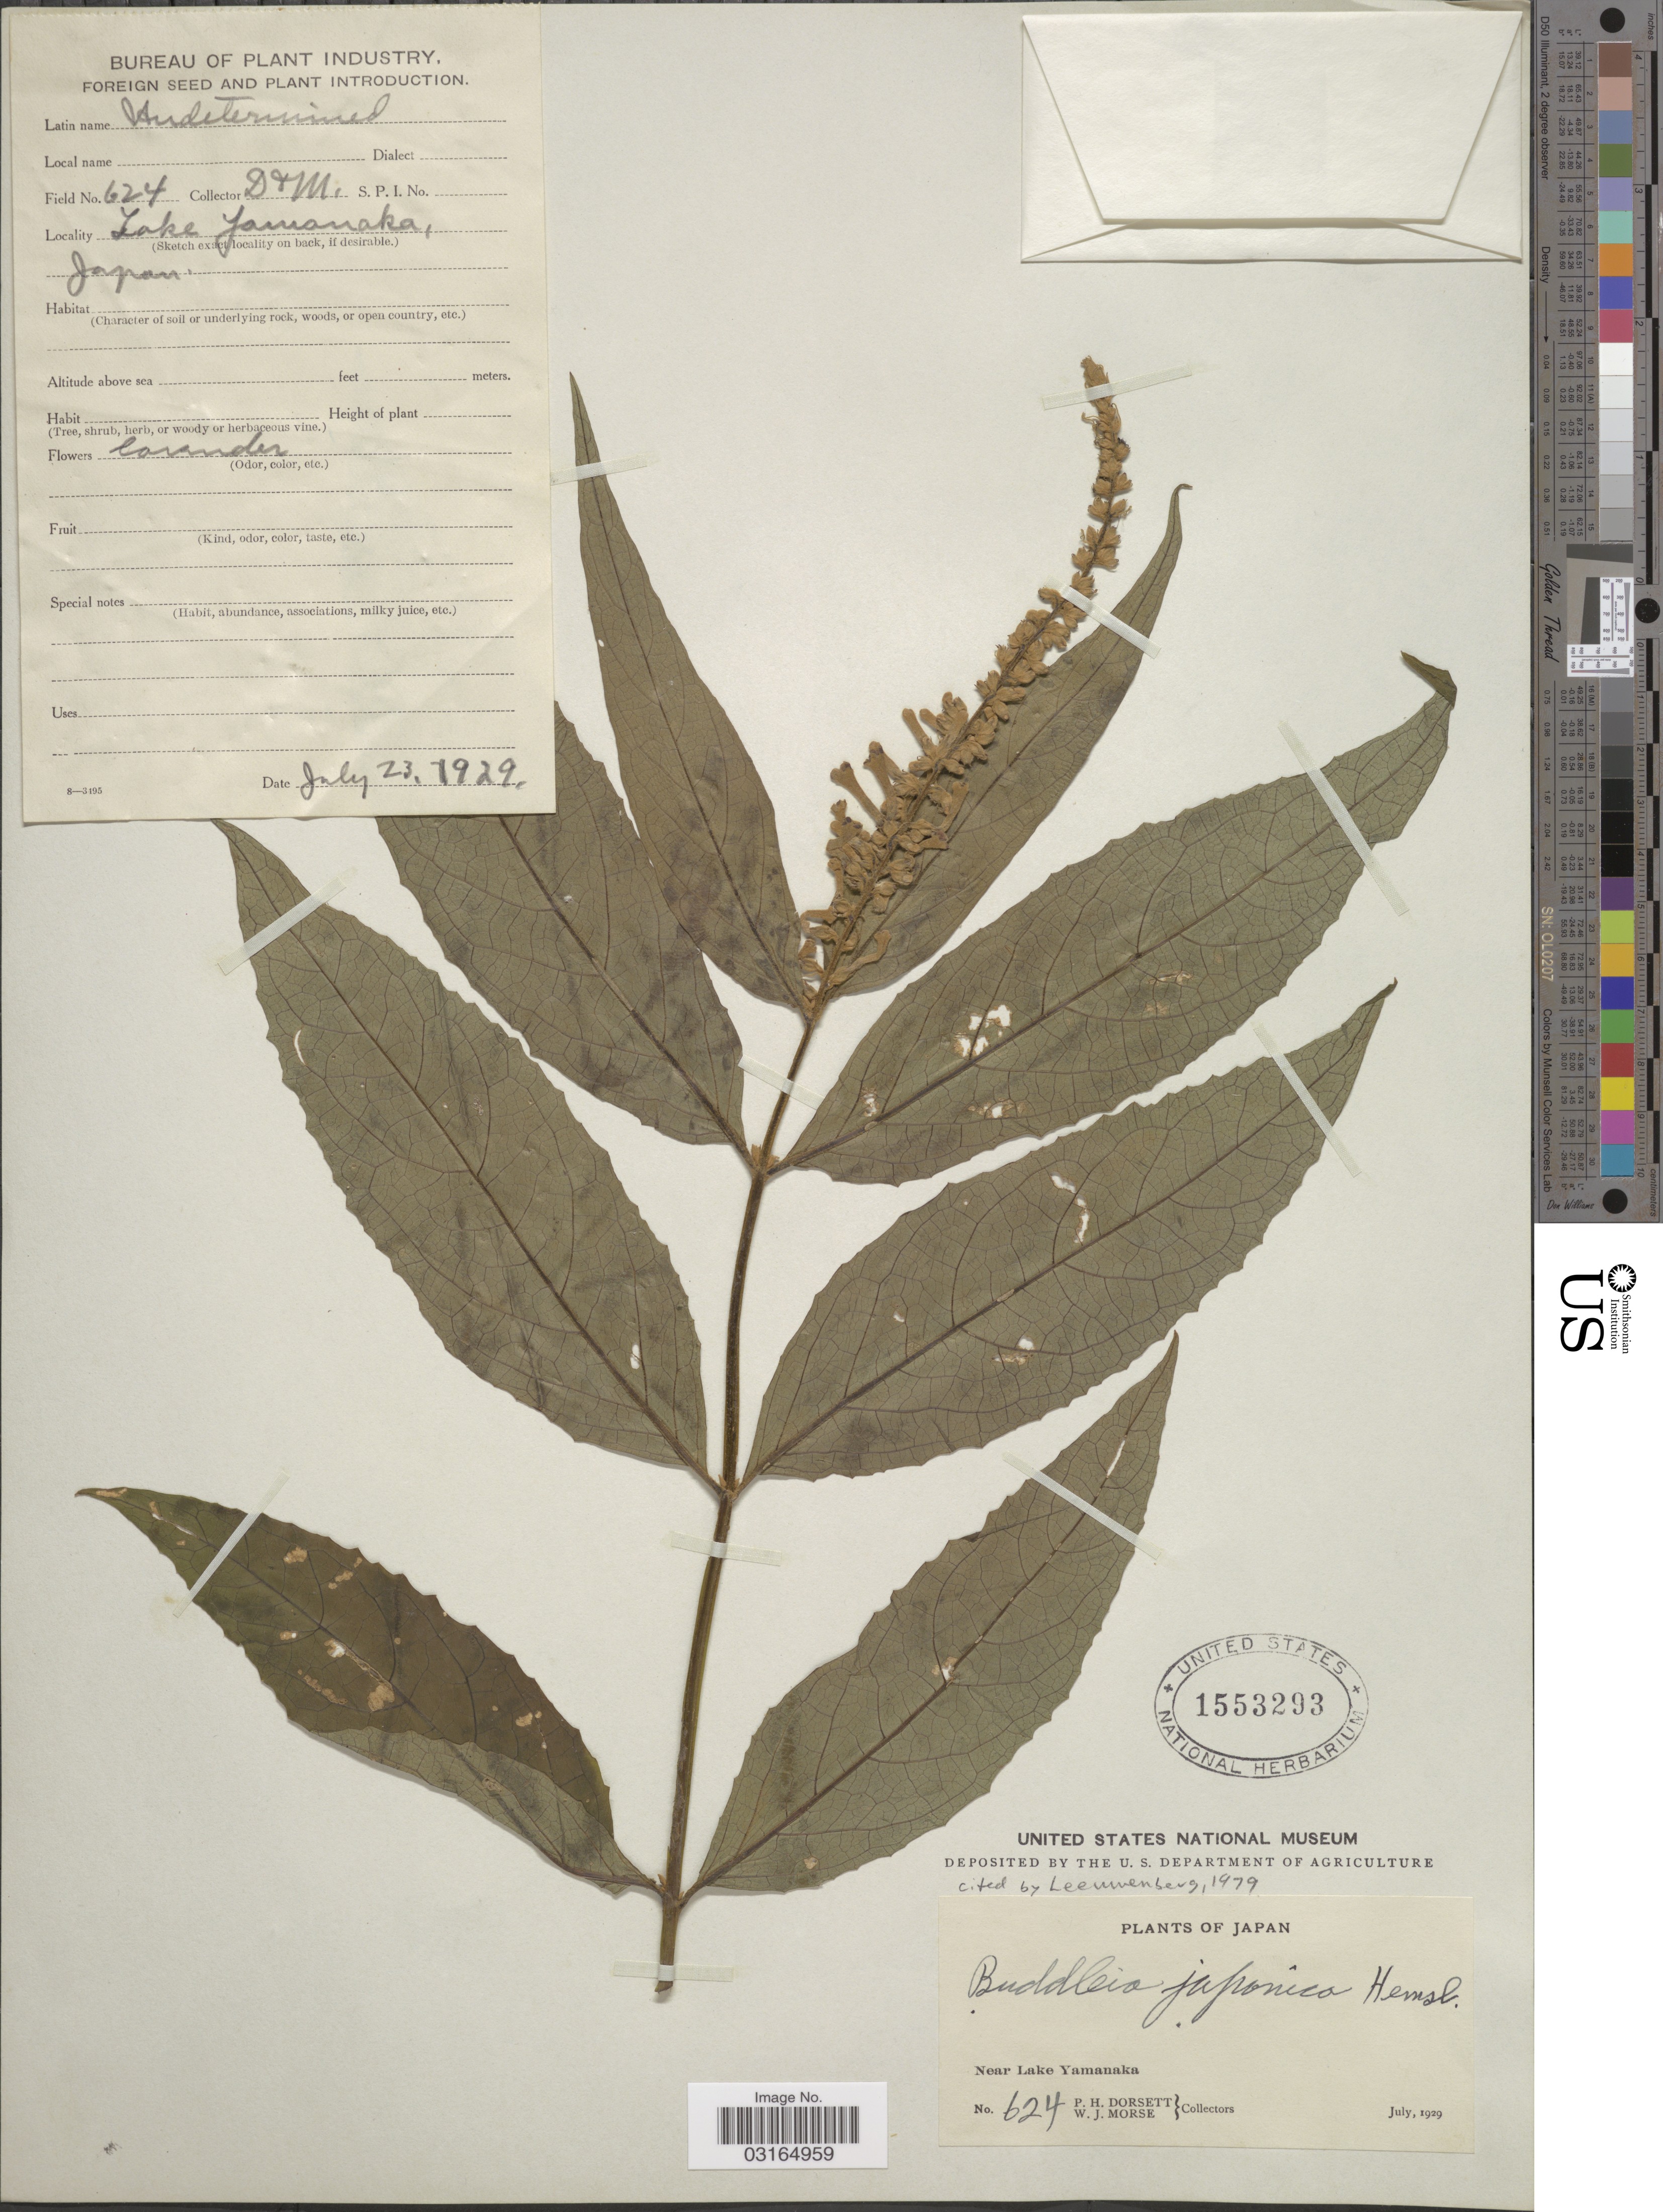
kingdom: Plantae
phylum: Tracheophyta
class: Magnoliopsida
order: Lamiales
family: Scrophulariaceae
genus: Buddleja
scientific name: Buddleja japonica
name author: Hemsl.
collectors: P. H. Dorsett & W. J. Morse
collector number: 624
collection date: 1929-07-23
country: Japan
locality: Near Lake Yamanaka.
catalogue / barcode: US 1553293